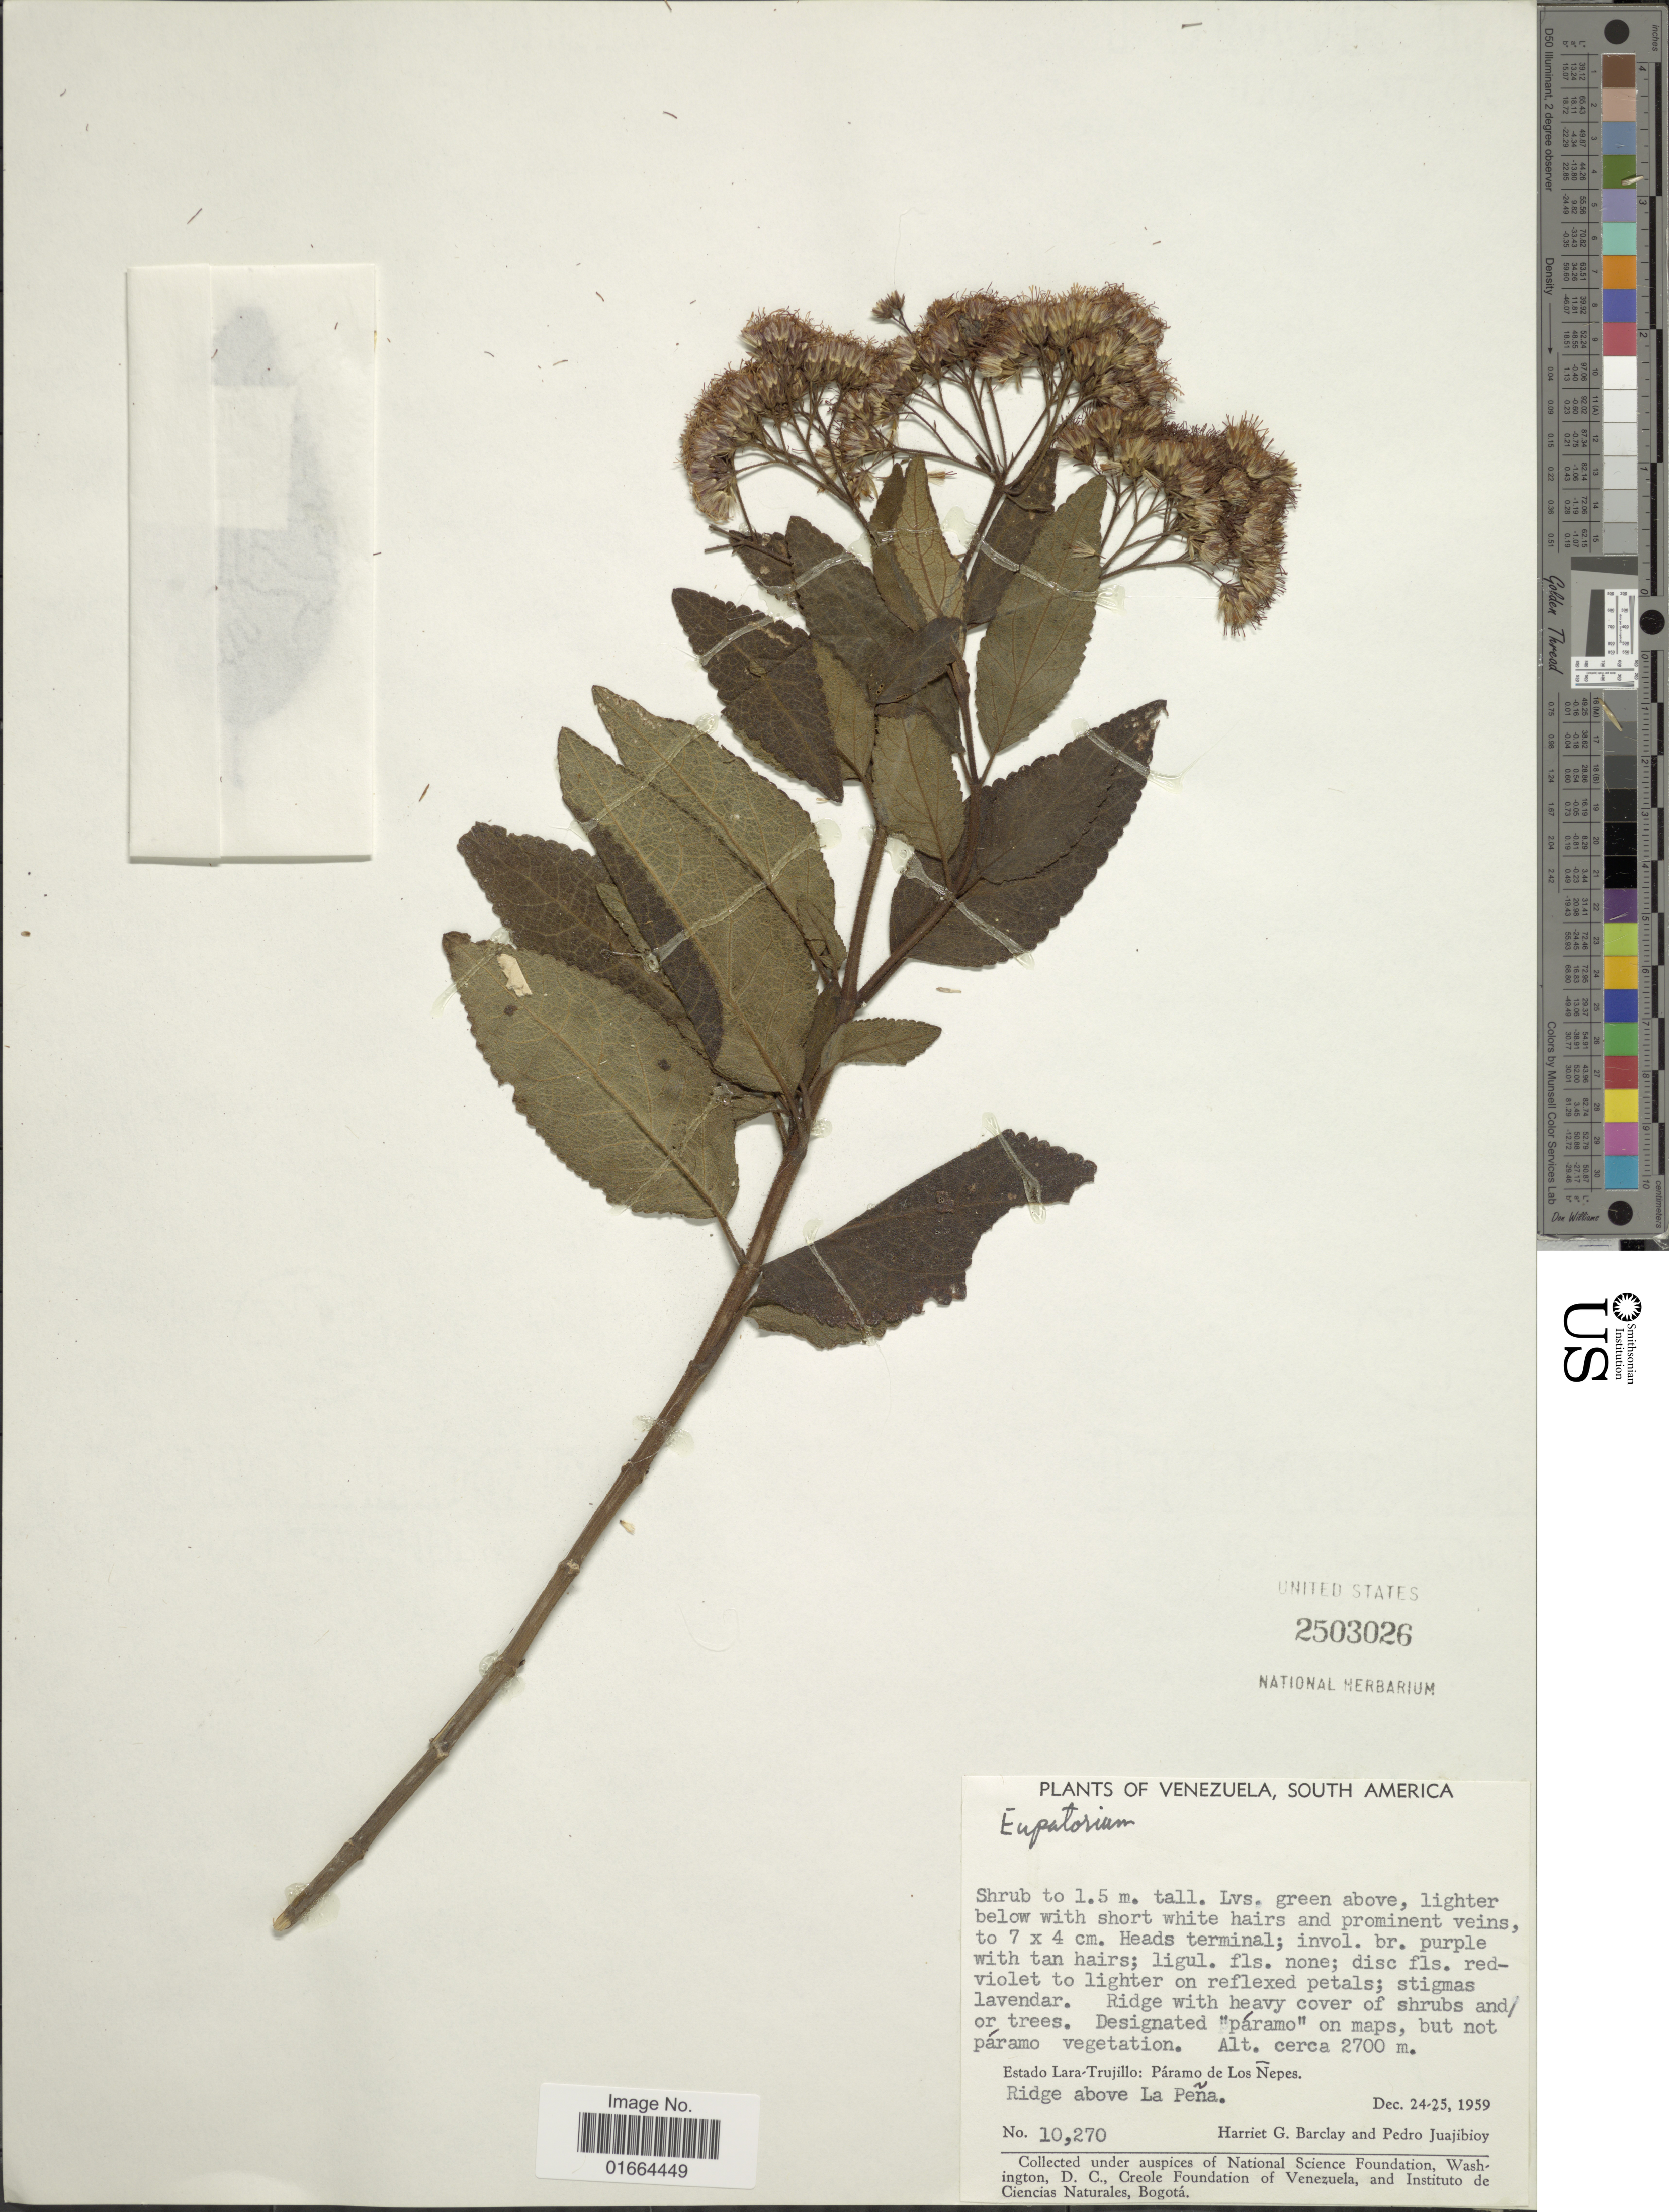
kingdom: Plantae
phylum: Tracheophyta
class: Magnoliopsida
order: Asterales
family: Asteraceae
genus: Badilloa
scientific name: Badilloa venezuelensis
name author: (V.M. Badillo) R.M. King & H. Rob.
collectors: H. G. Barclay & P. Juajibioy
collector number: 10270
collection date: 1959-12-24/1959-12-25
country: Venezuela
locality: Estado Lara-Trujillo: Paramo de Los Nepes, Ridge above La Pena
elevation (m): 2700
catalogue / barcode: US 2503026